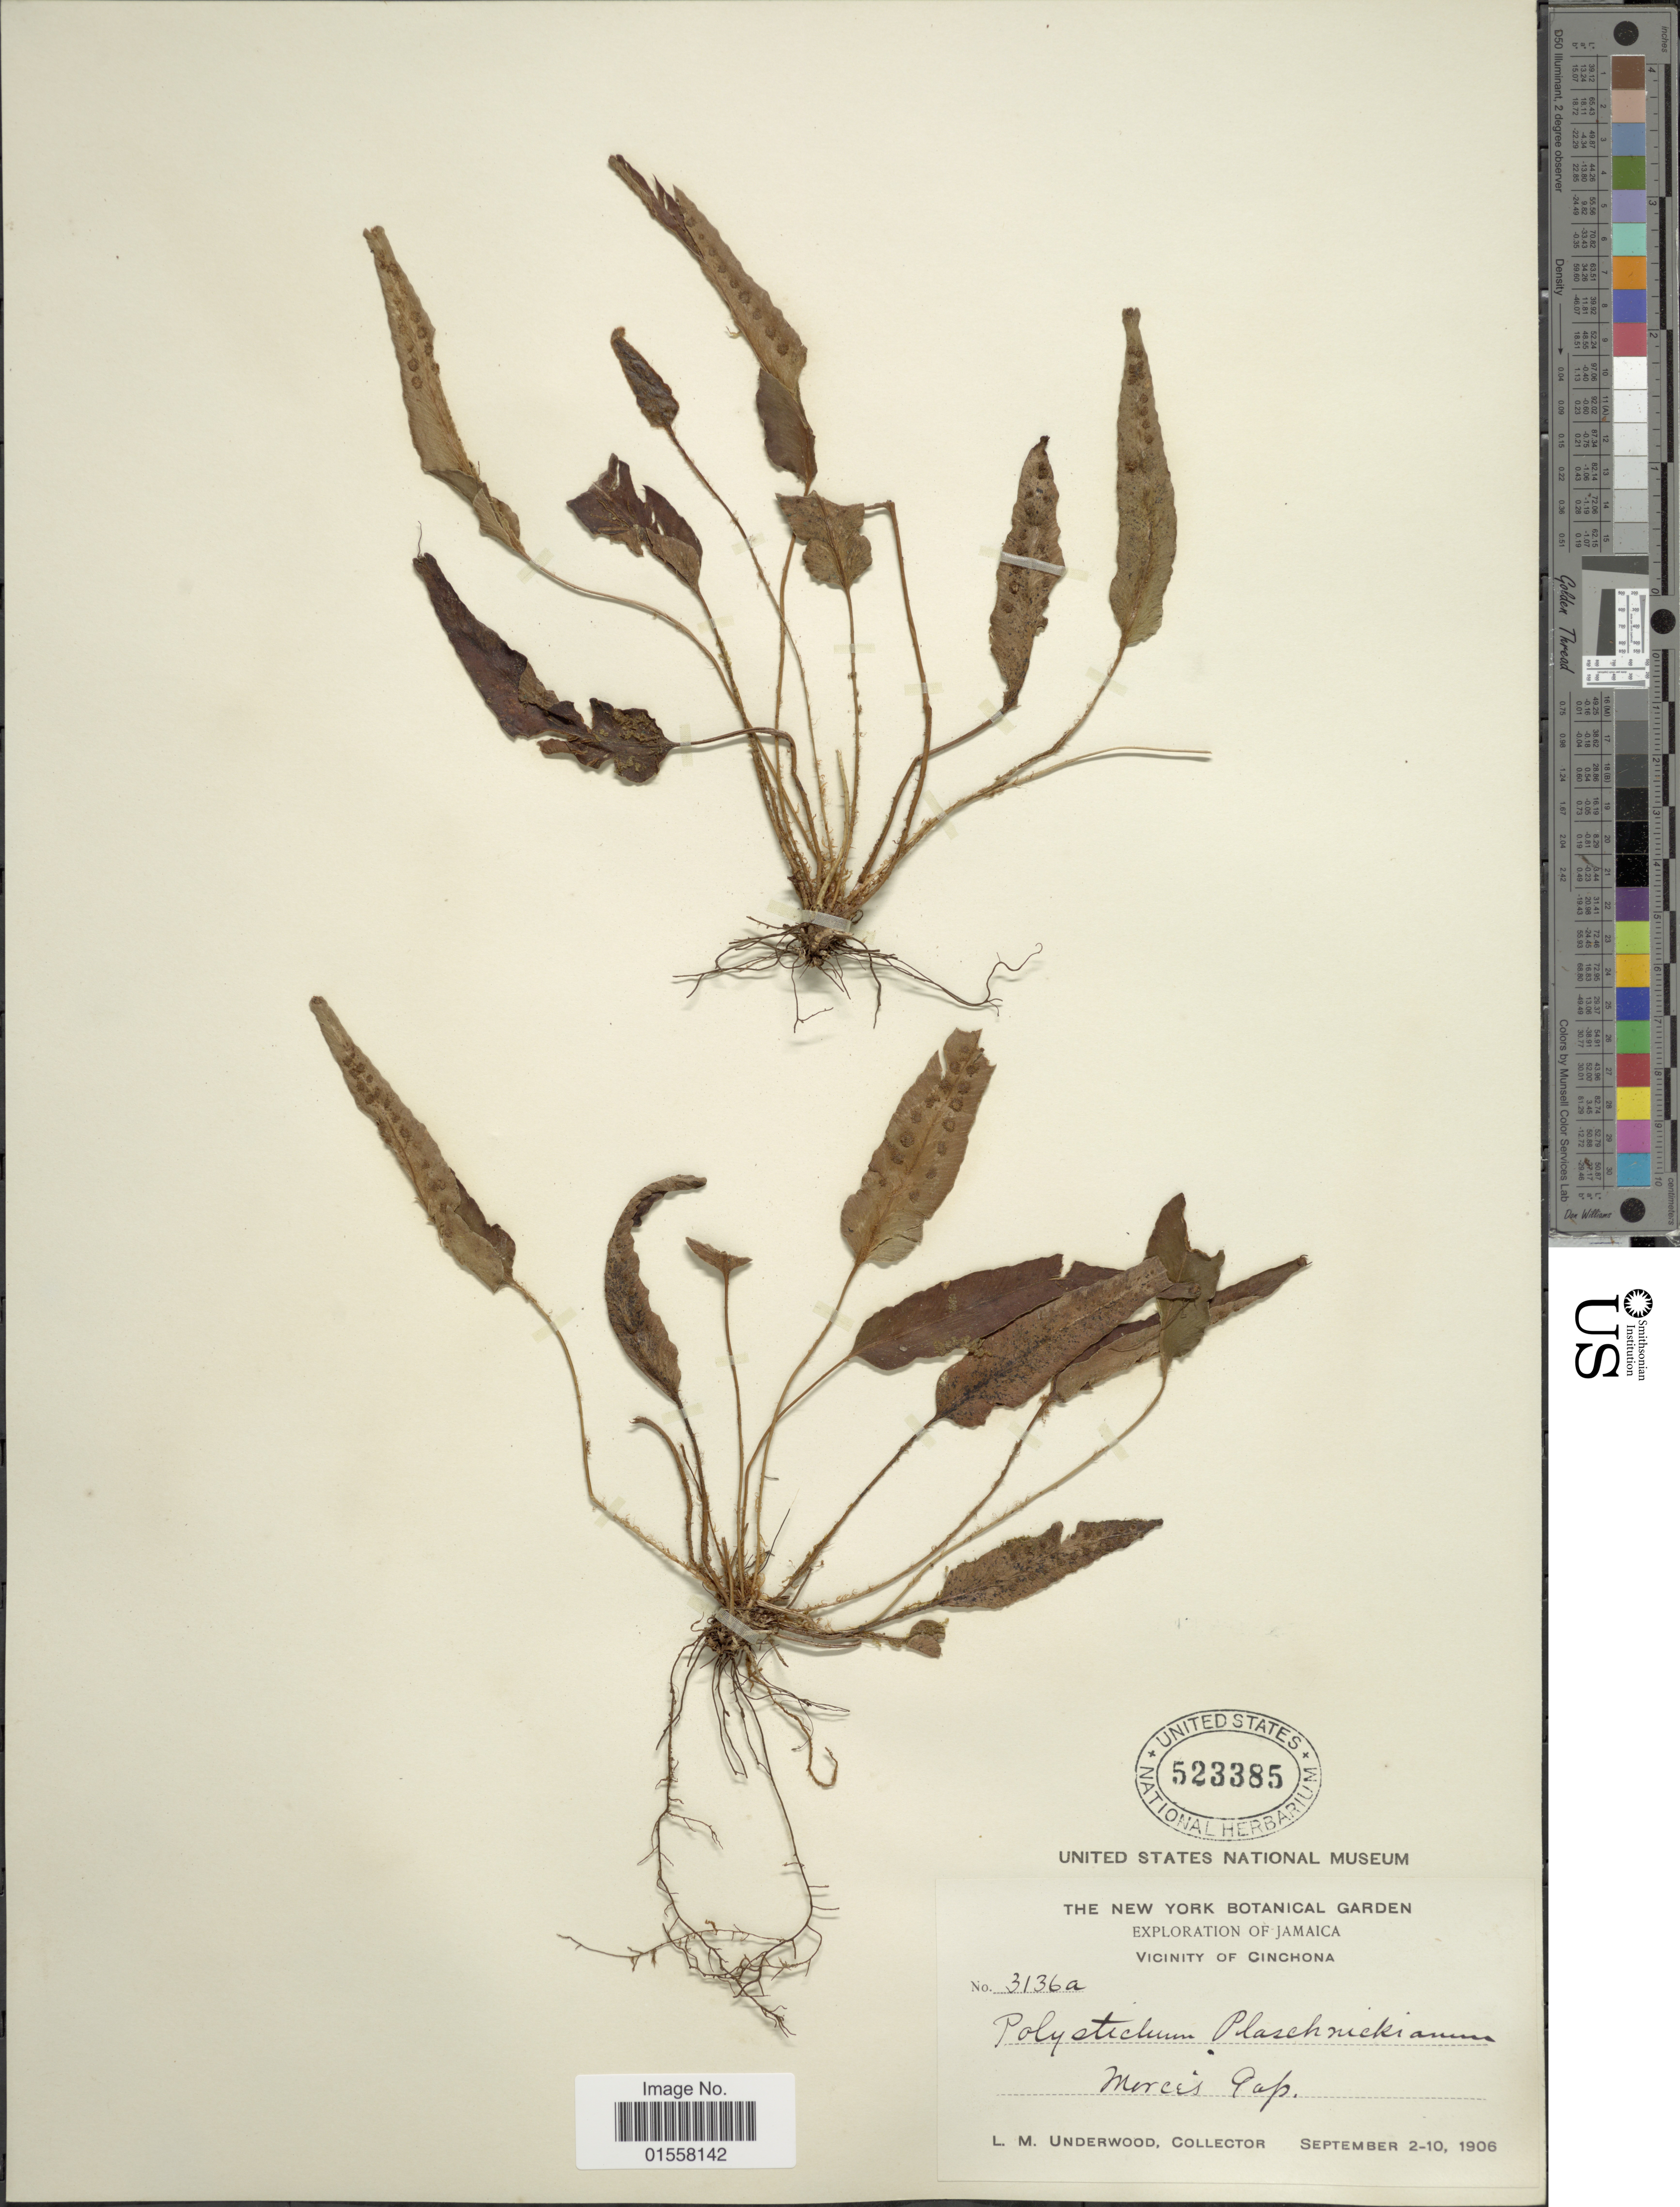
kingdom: Plantae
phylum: Tracheophyta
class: Polypodiopsida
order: Polypodiales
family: Dryopteridaceae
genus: Polystichum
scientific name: Polystichum plaschnickianum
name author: (Kunze) Moore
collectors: L. M. Underwood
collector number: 3136a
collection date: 1906-09-10/1906-10-02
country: Jamaica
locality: Jamaica, Vicinity of Cinchona. Murces Gap.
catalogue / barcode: US 523385